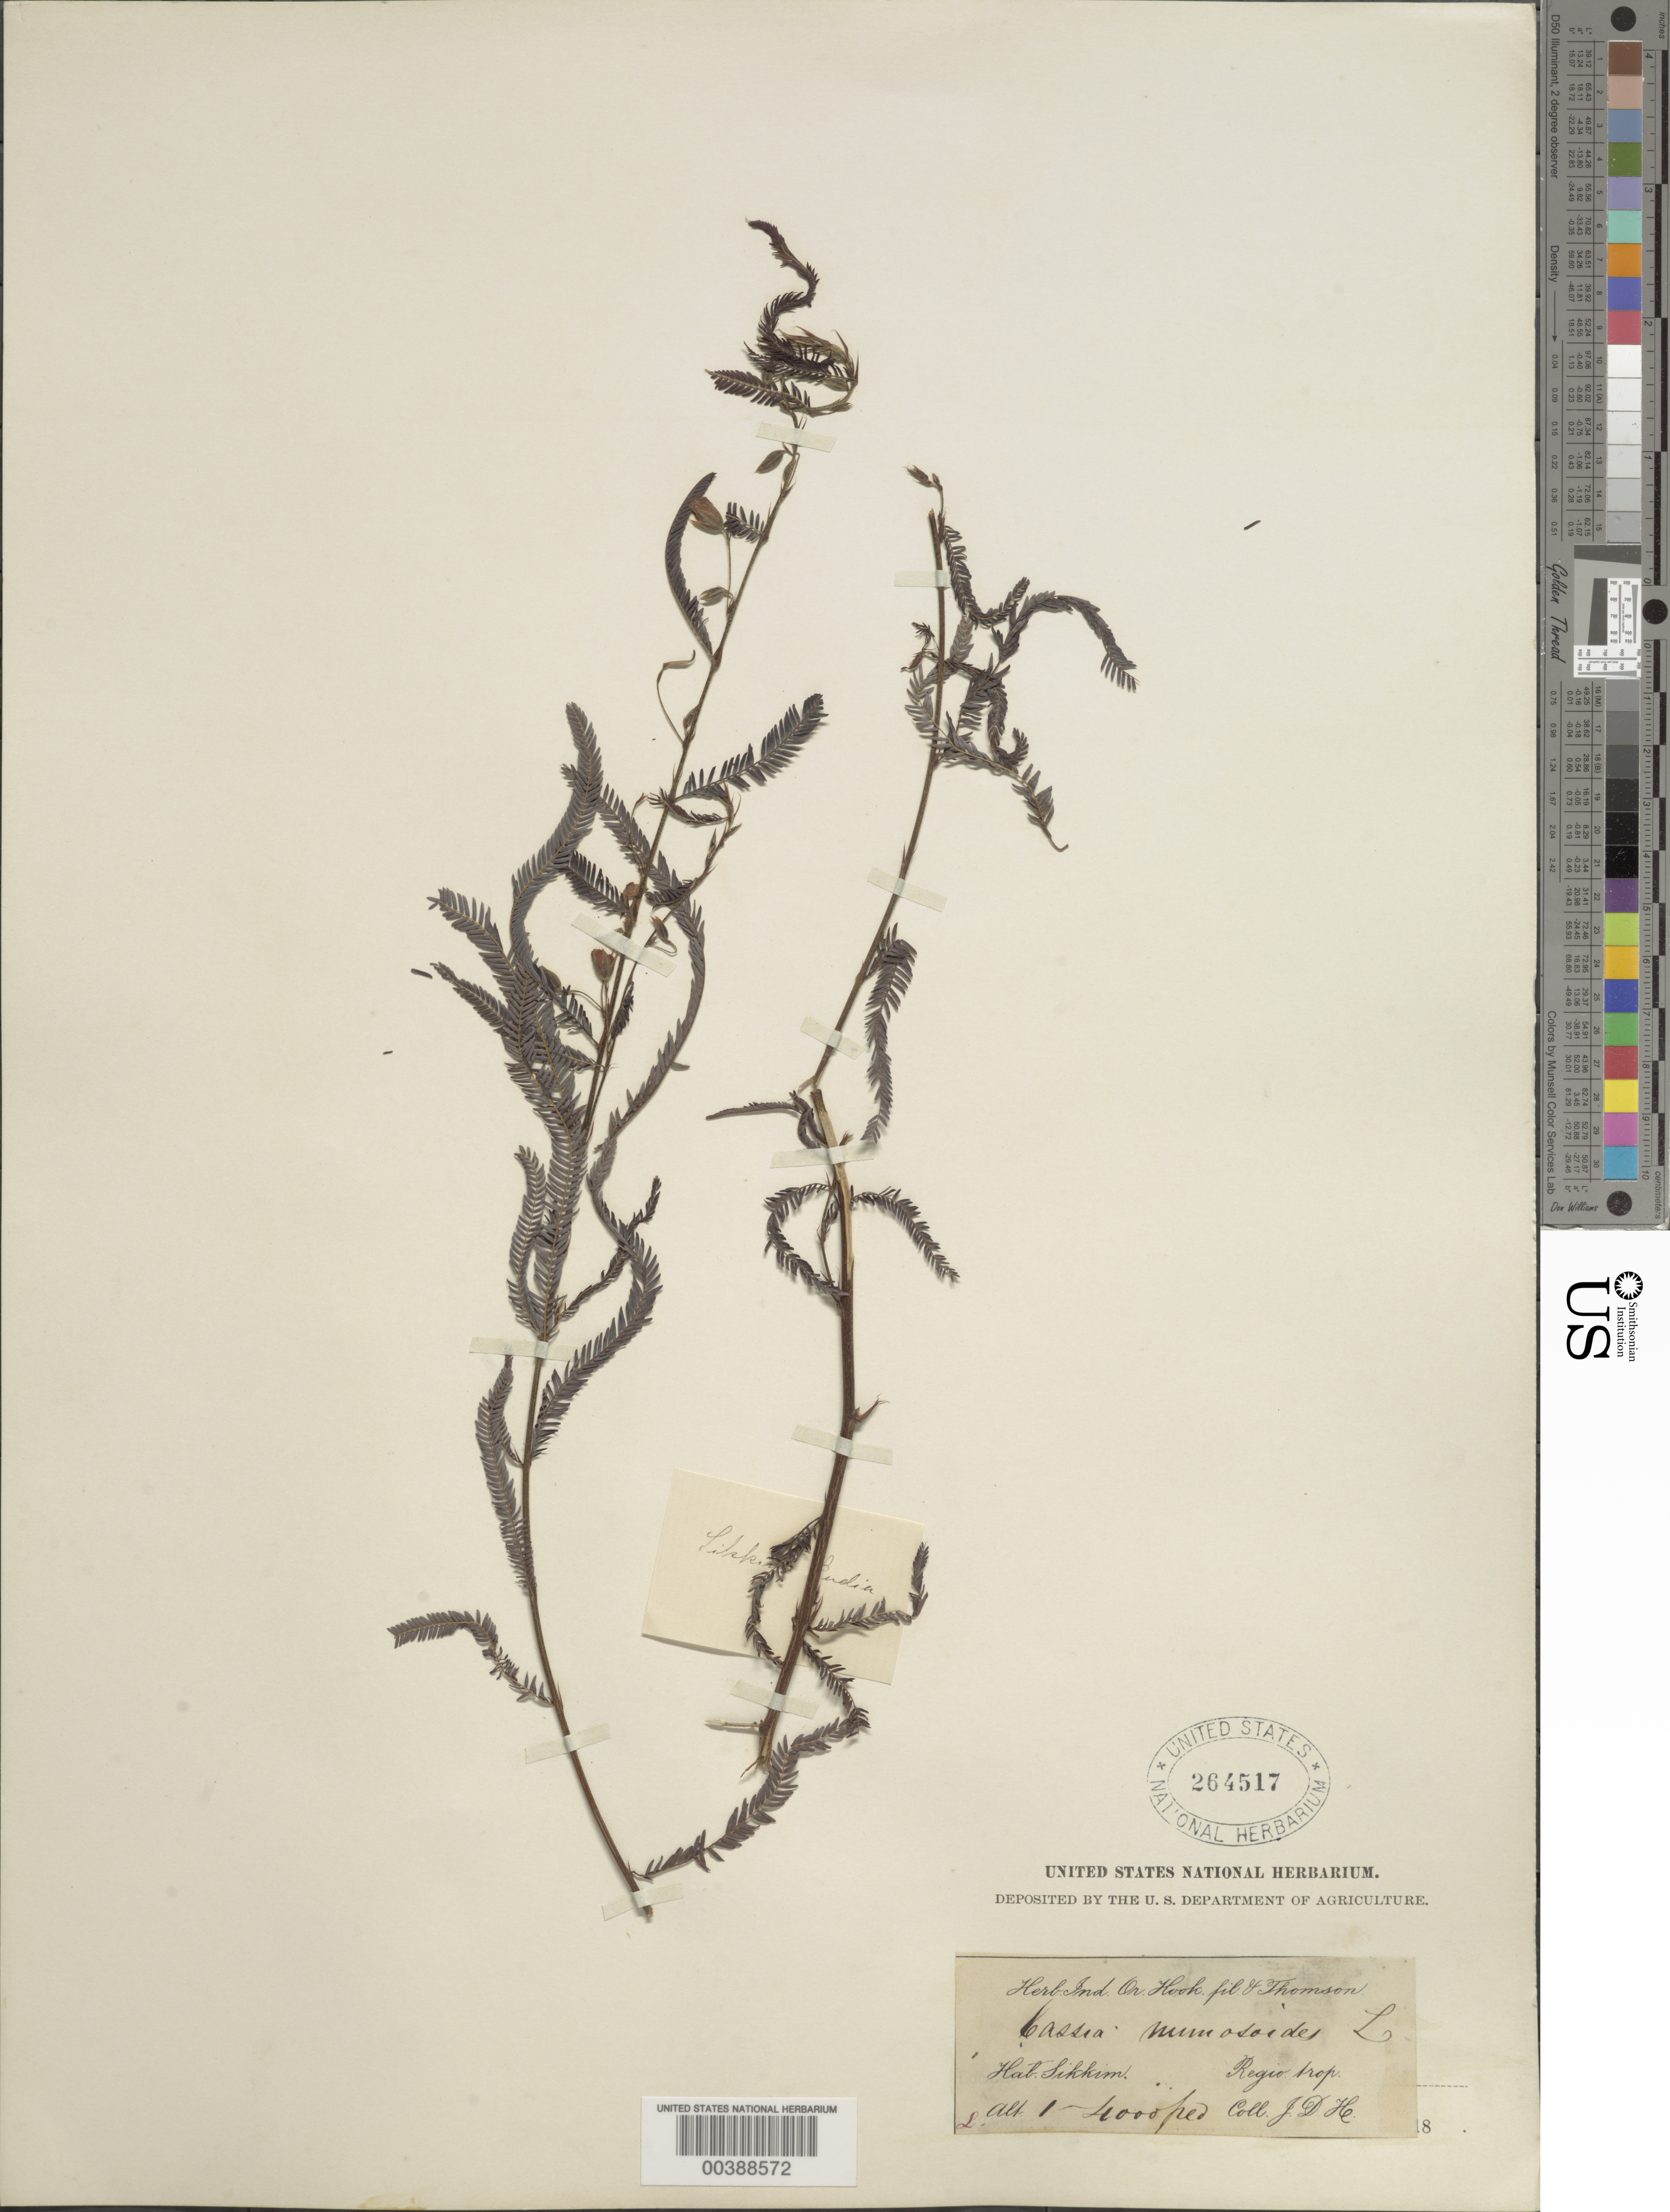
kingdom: Plantae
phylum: Tracheophyta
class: Magnoliopsida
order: Fabales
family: Fabaceae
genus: Chamaecrista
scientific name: Chamaecrista mimosoides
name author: (L.) Greene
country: India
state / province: Sikkim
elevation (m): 0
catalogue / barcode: US 264517